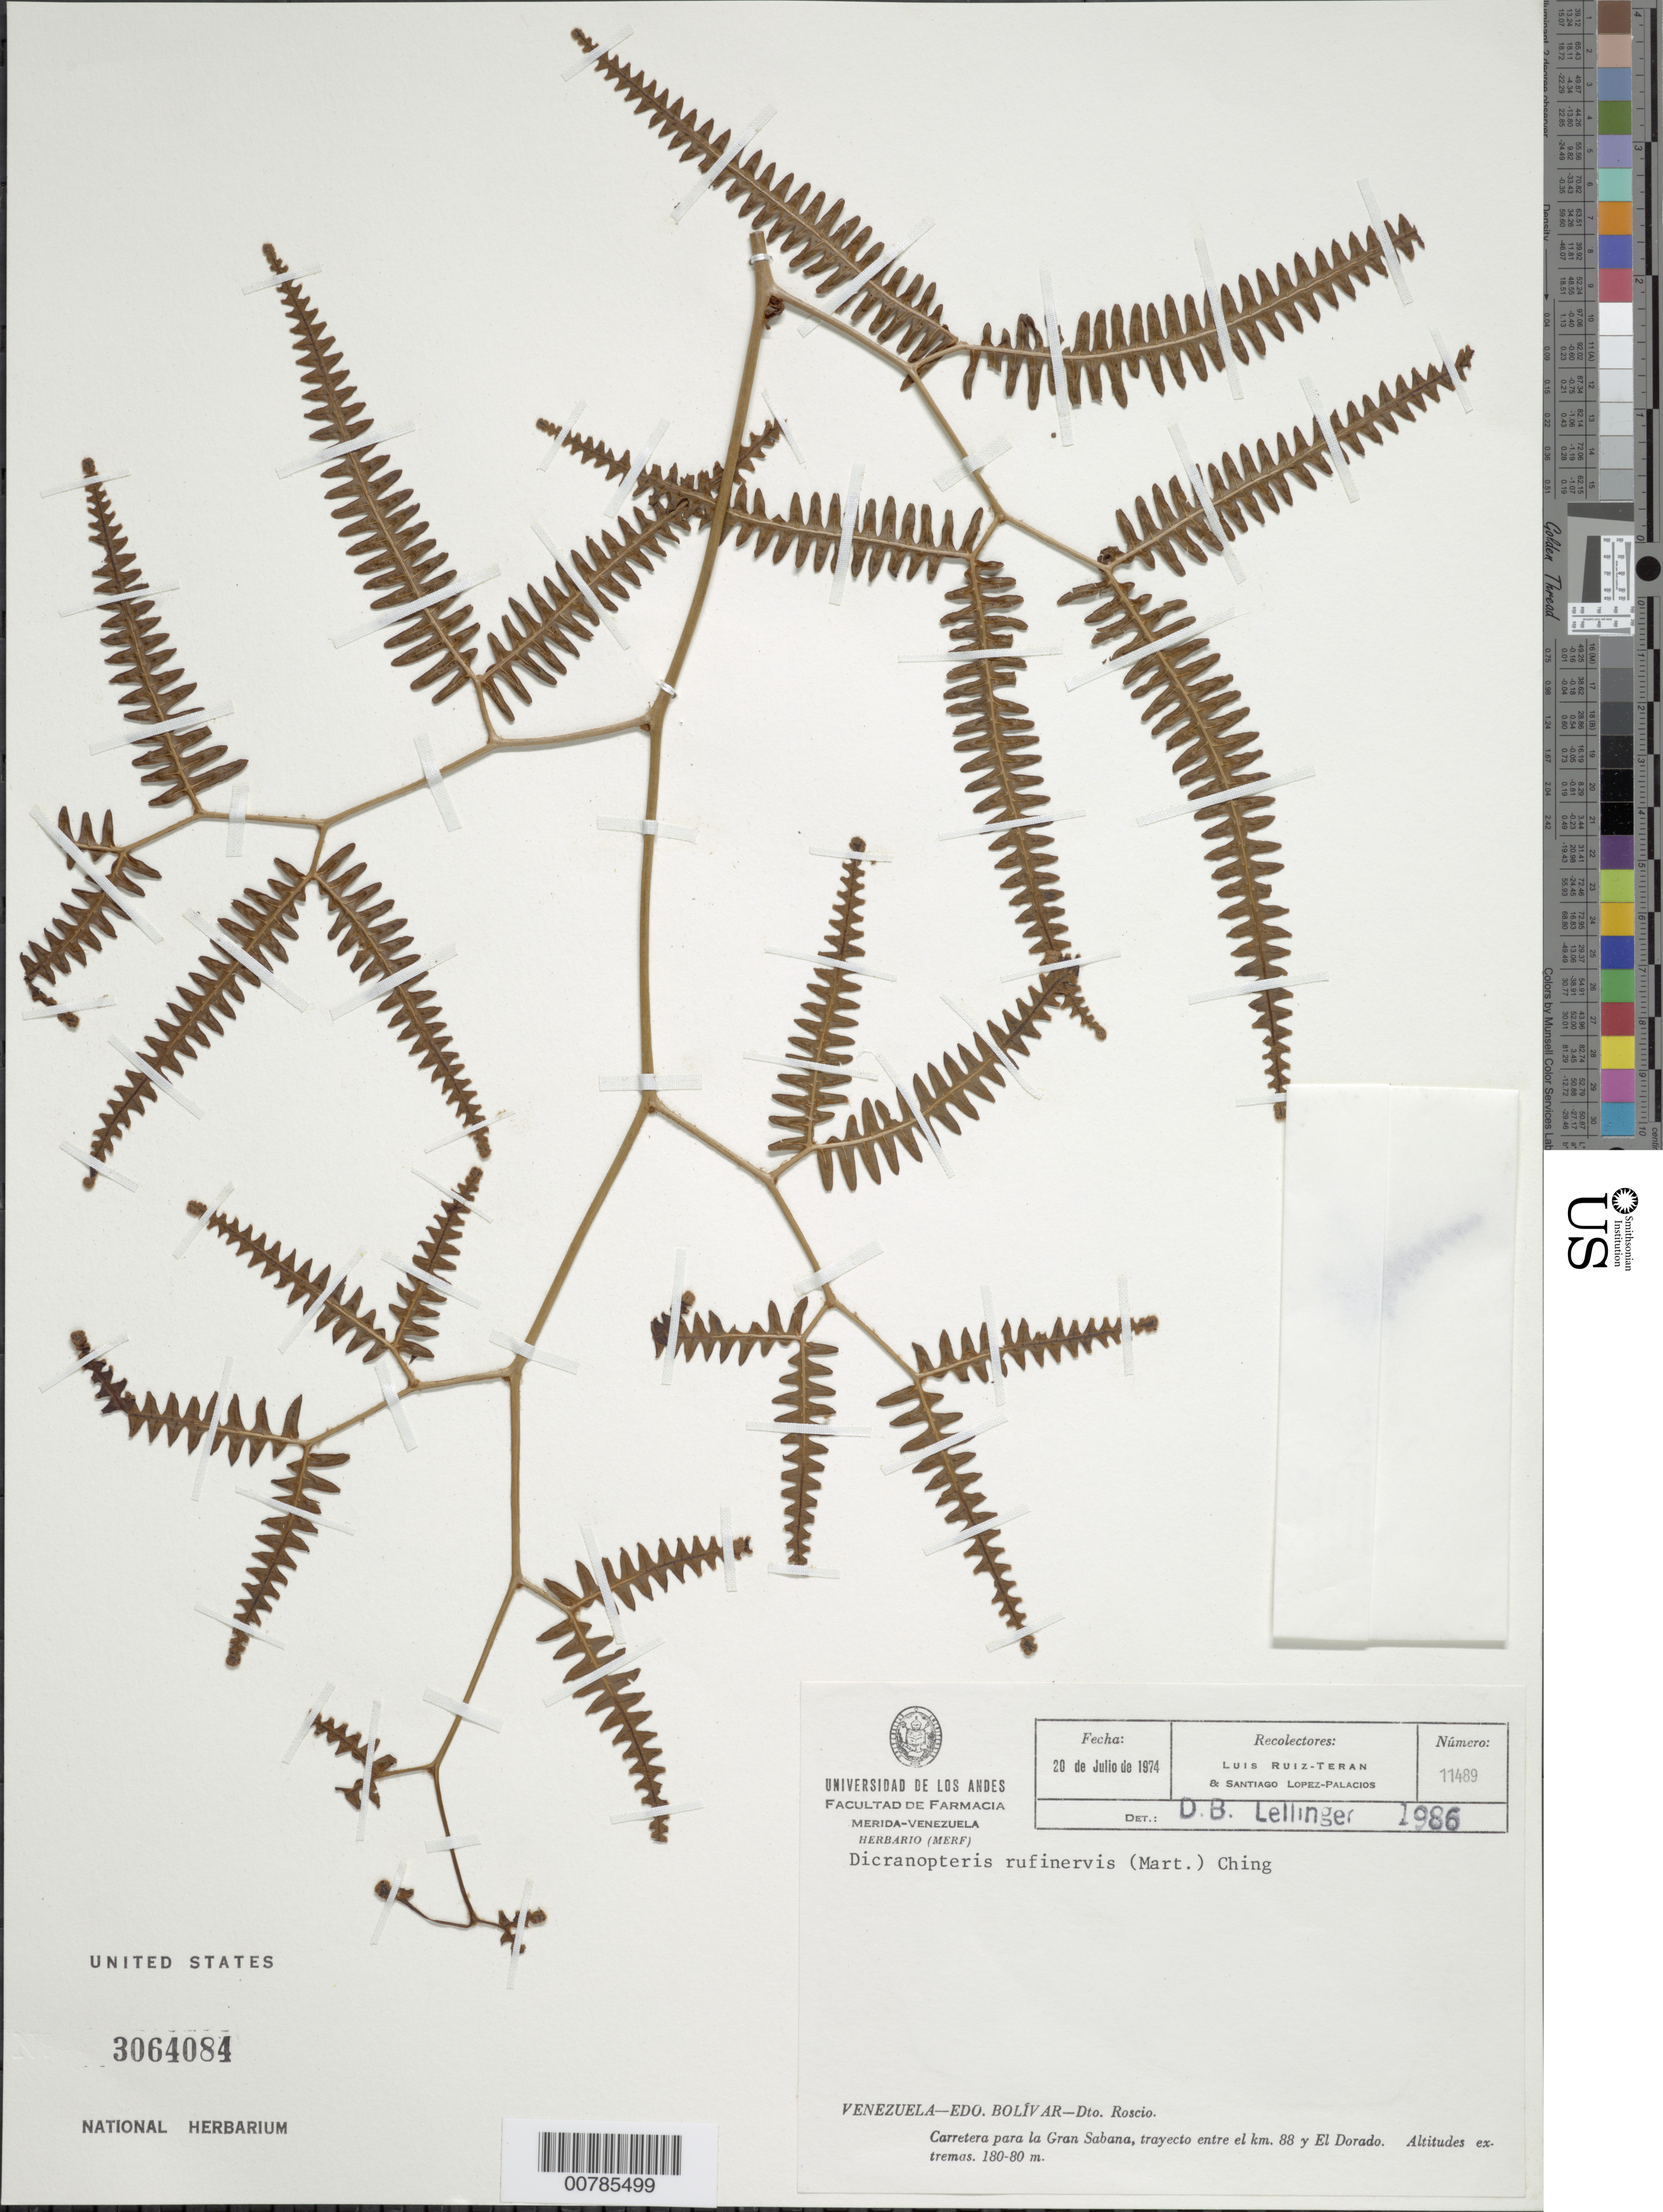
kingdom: Plantae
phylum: Tracheophyta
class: Polypodiopsida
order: Gleicheniales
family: Gleicheniaceae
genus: Dicranopteris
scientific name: Dicranopteris linearis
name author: (Burm. f.) Underw.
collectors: L. E. Ruíz-Terán & S. López-Palacios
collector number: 11489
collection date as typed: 20-Jul-74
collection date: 1974-07-20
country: Venezuela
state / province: Bolívar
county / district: Roscio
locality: Gran Sabana, carretera, entre el km 88 y El Dorado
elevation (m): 180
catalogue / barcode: US 3064084